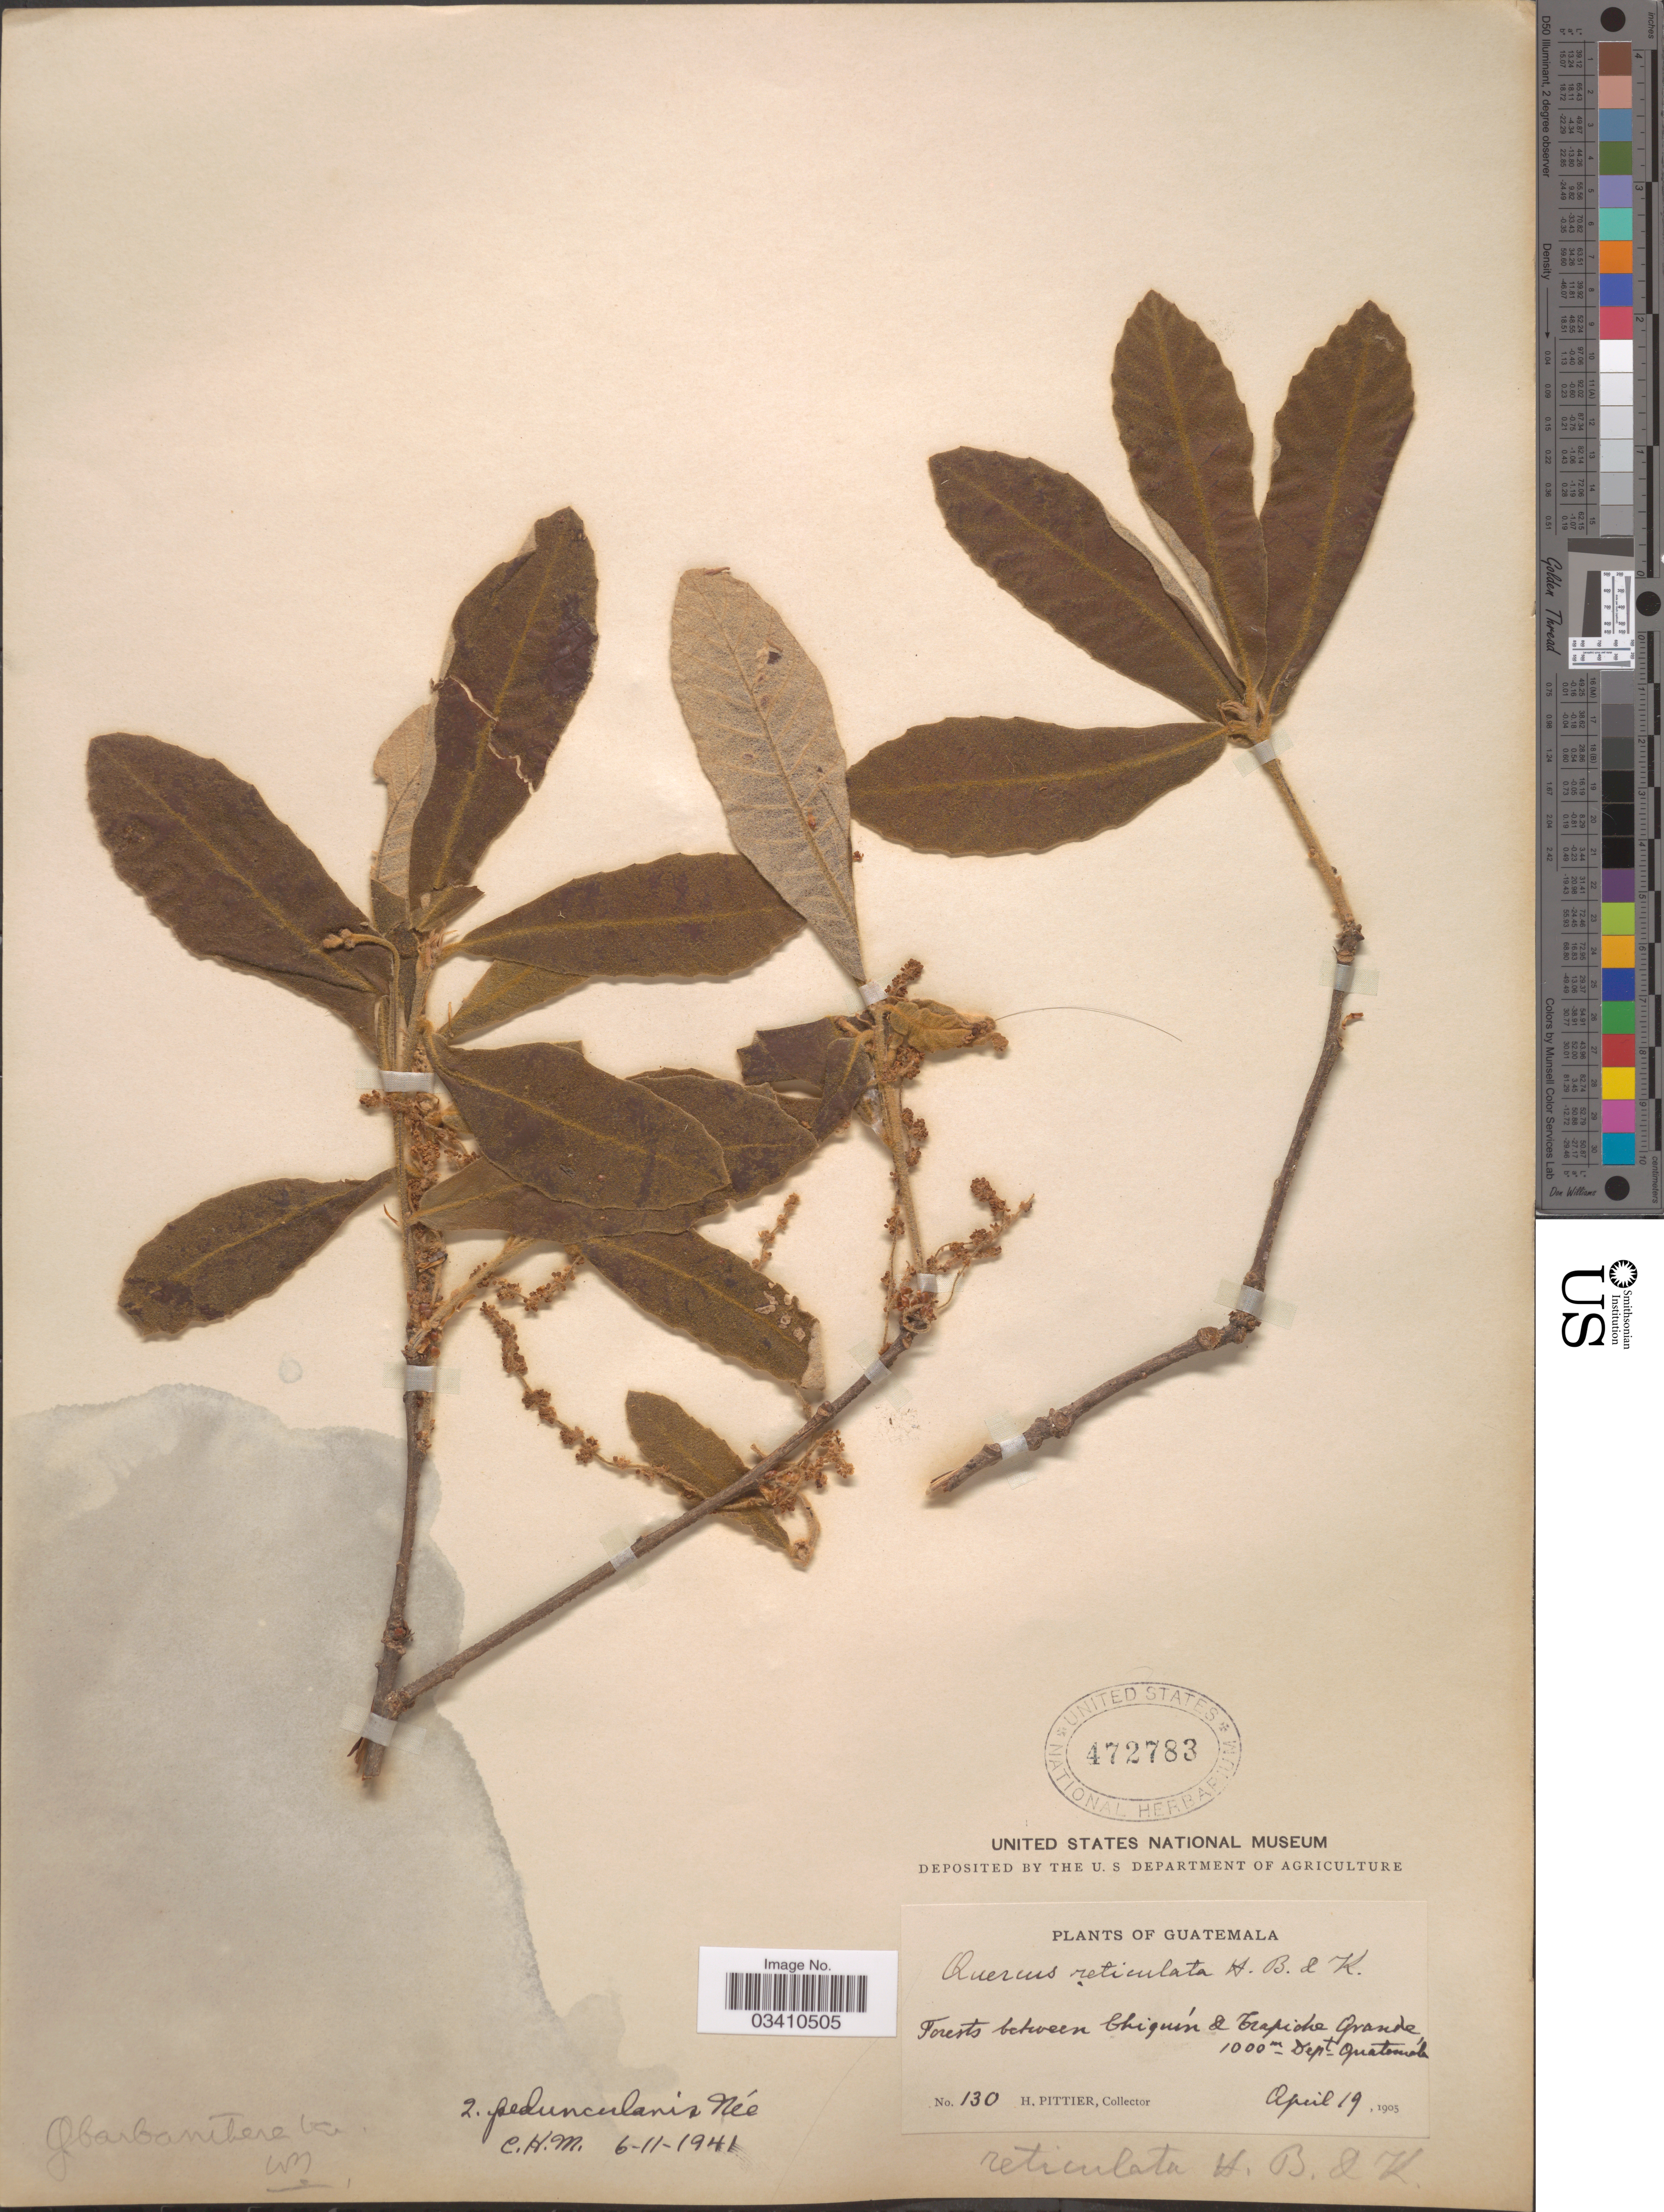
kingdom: Plantae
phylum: Tracheophyta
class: Magnoliopsida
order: Fagales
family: Fagaceae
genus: Quercus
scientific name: Quercus peduncularis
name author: Née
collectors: H. F. Pittier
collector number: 130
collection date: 1905-04-19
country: Guatemala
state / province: Guatemala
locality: Forests between Chiquín & Trapiche Grande. Dept Guatemala.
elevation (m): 1000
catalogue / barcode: US 472783